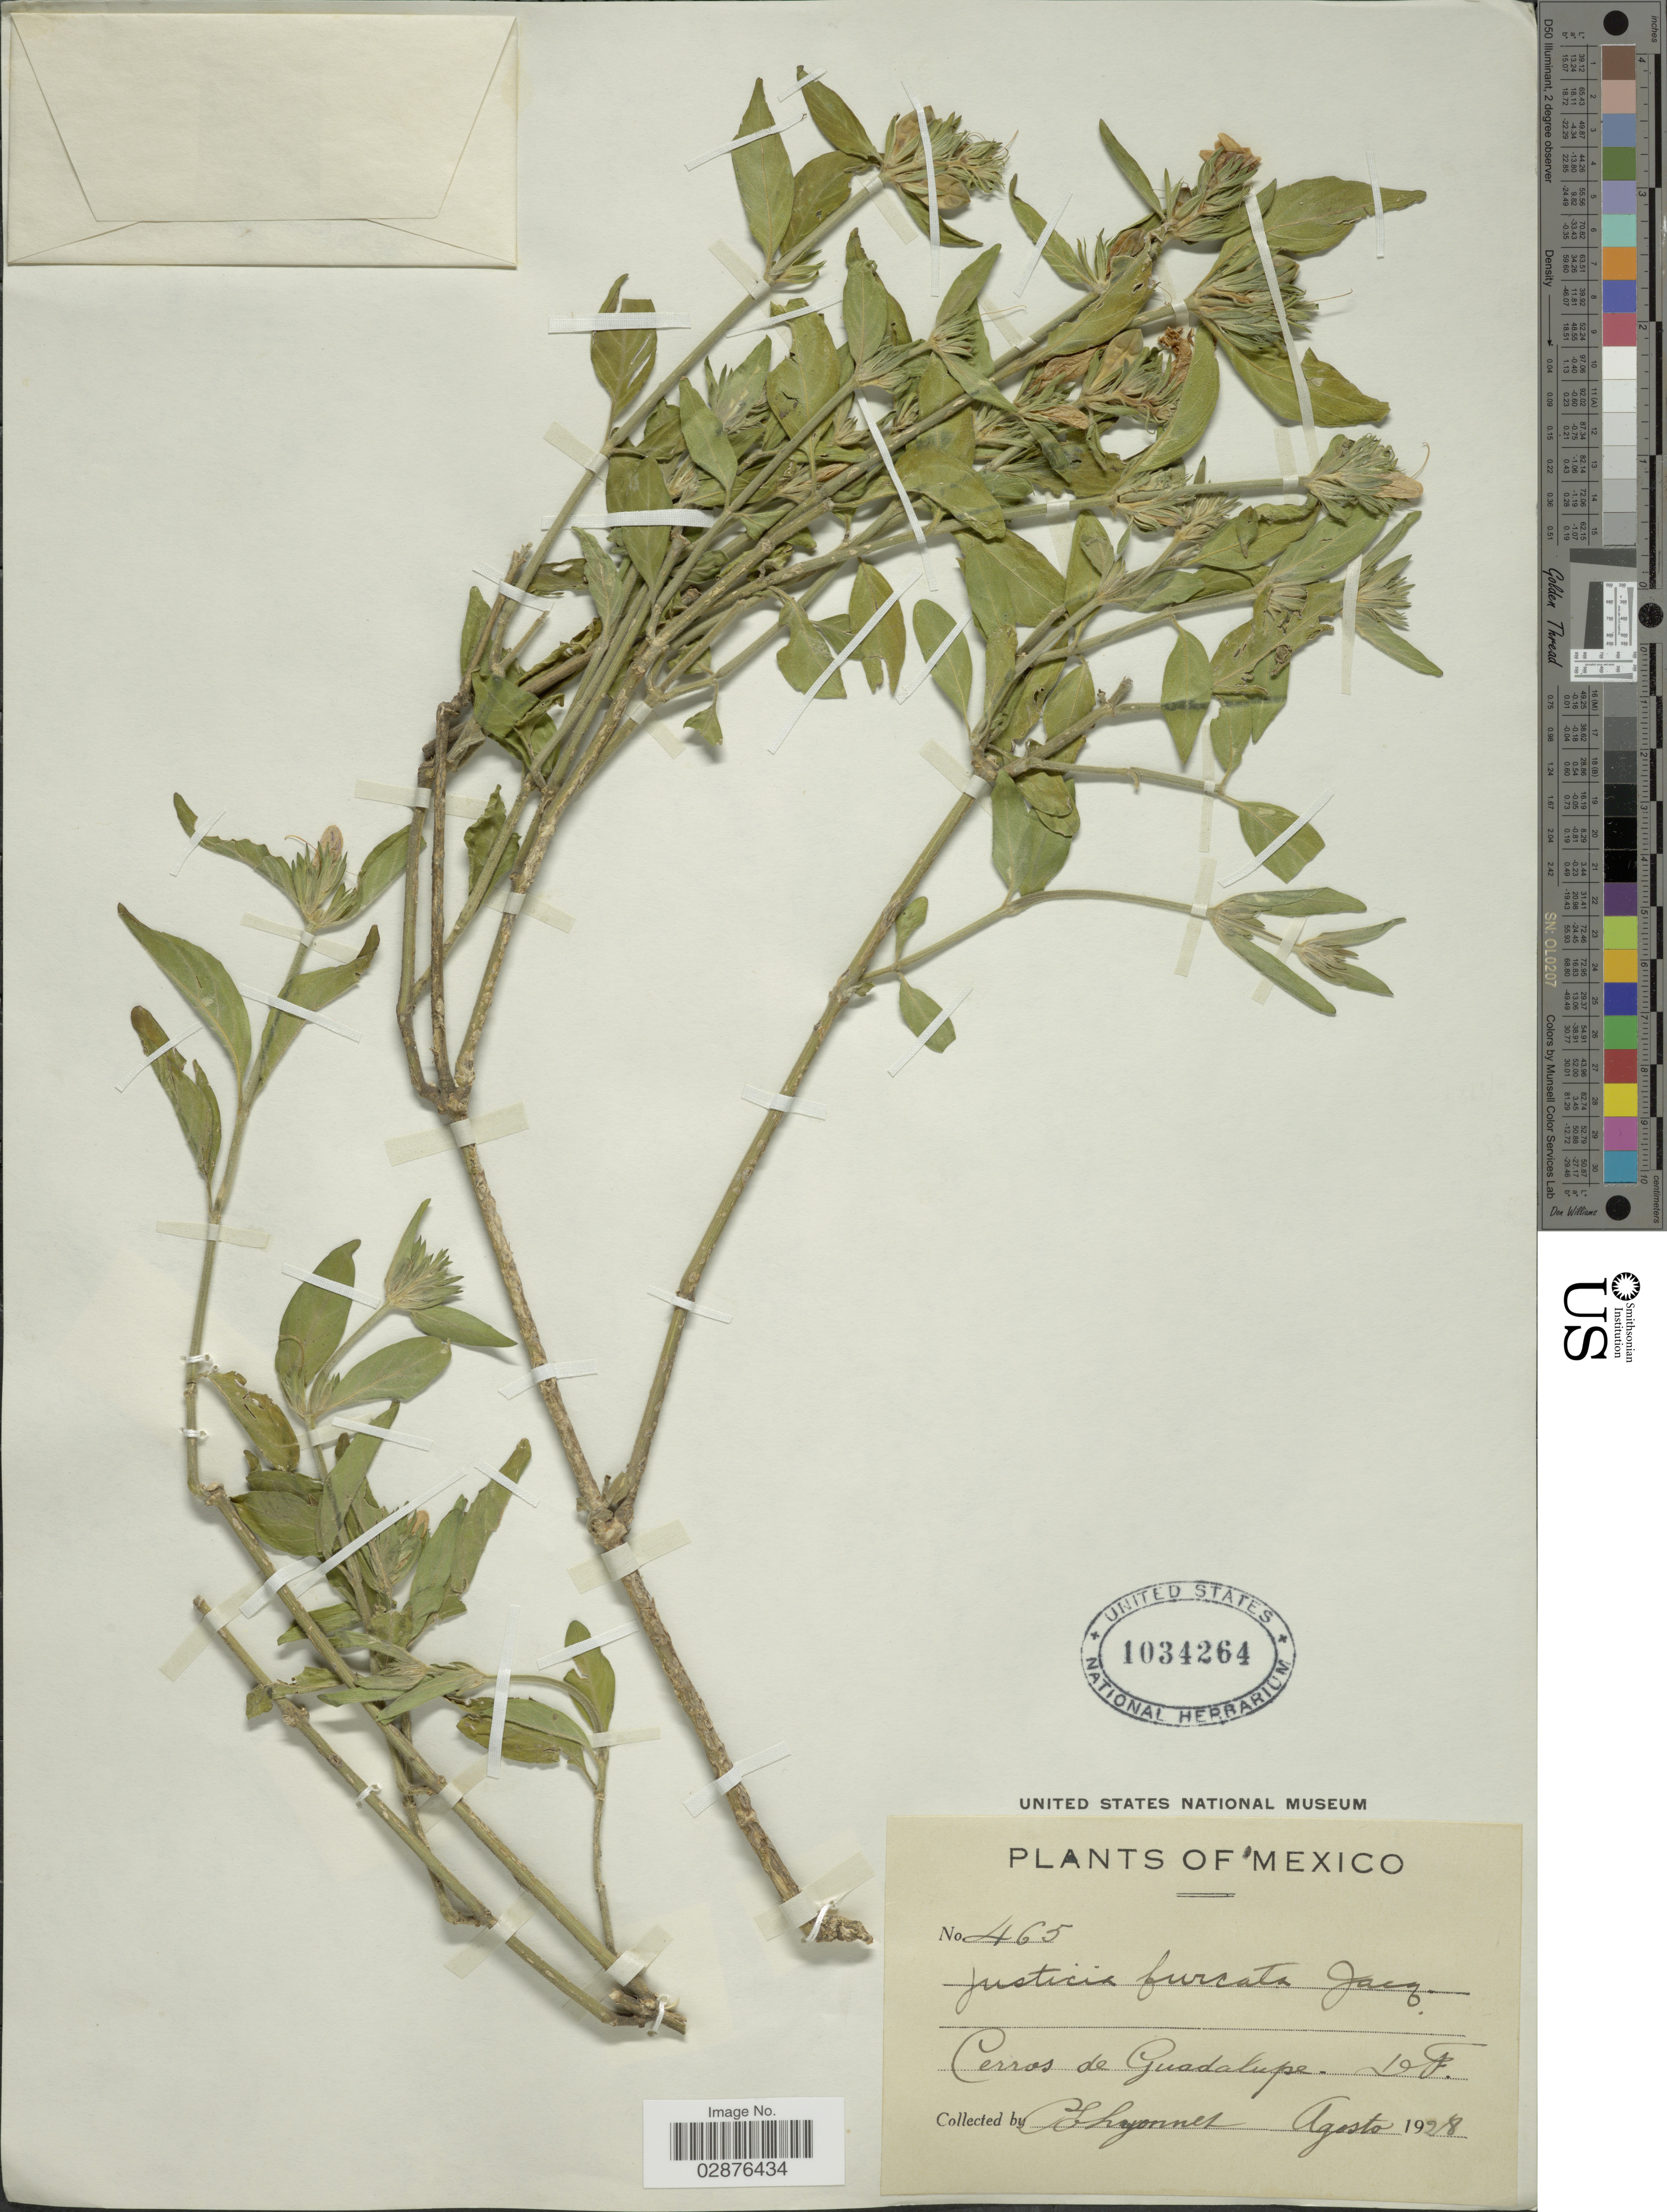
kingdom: Plantae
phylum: Tracheophyta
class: Magnoliopsida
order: Lamiales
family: Acanthaceae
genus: Justicia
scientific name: Justicia furcata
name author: Lam.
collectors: C. Lyonnet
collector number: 465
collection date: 1928-08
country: Mexico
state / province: Distrito Federal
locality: Cerros de Guadalupe. D.F.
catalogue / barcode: US 1034264